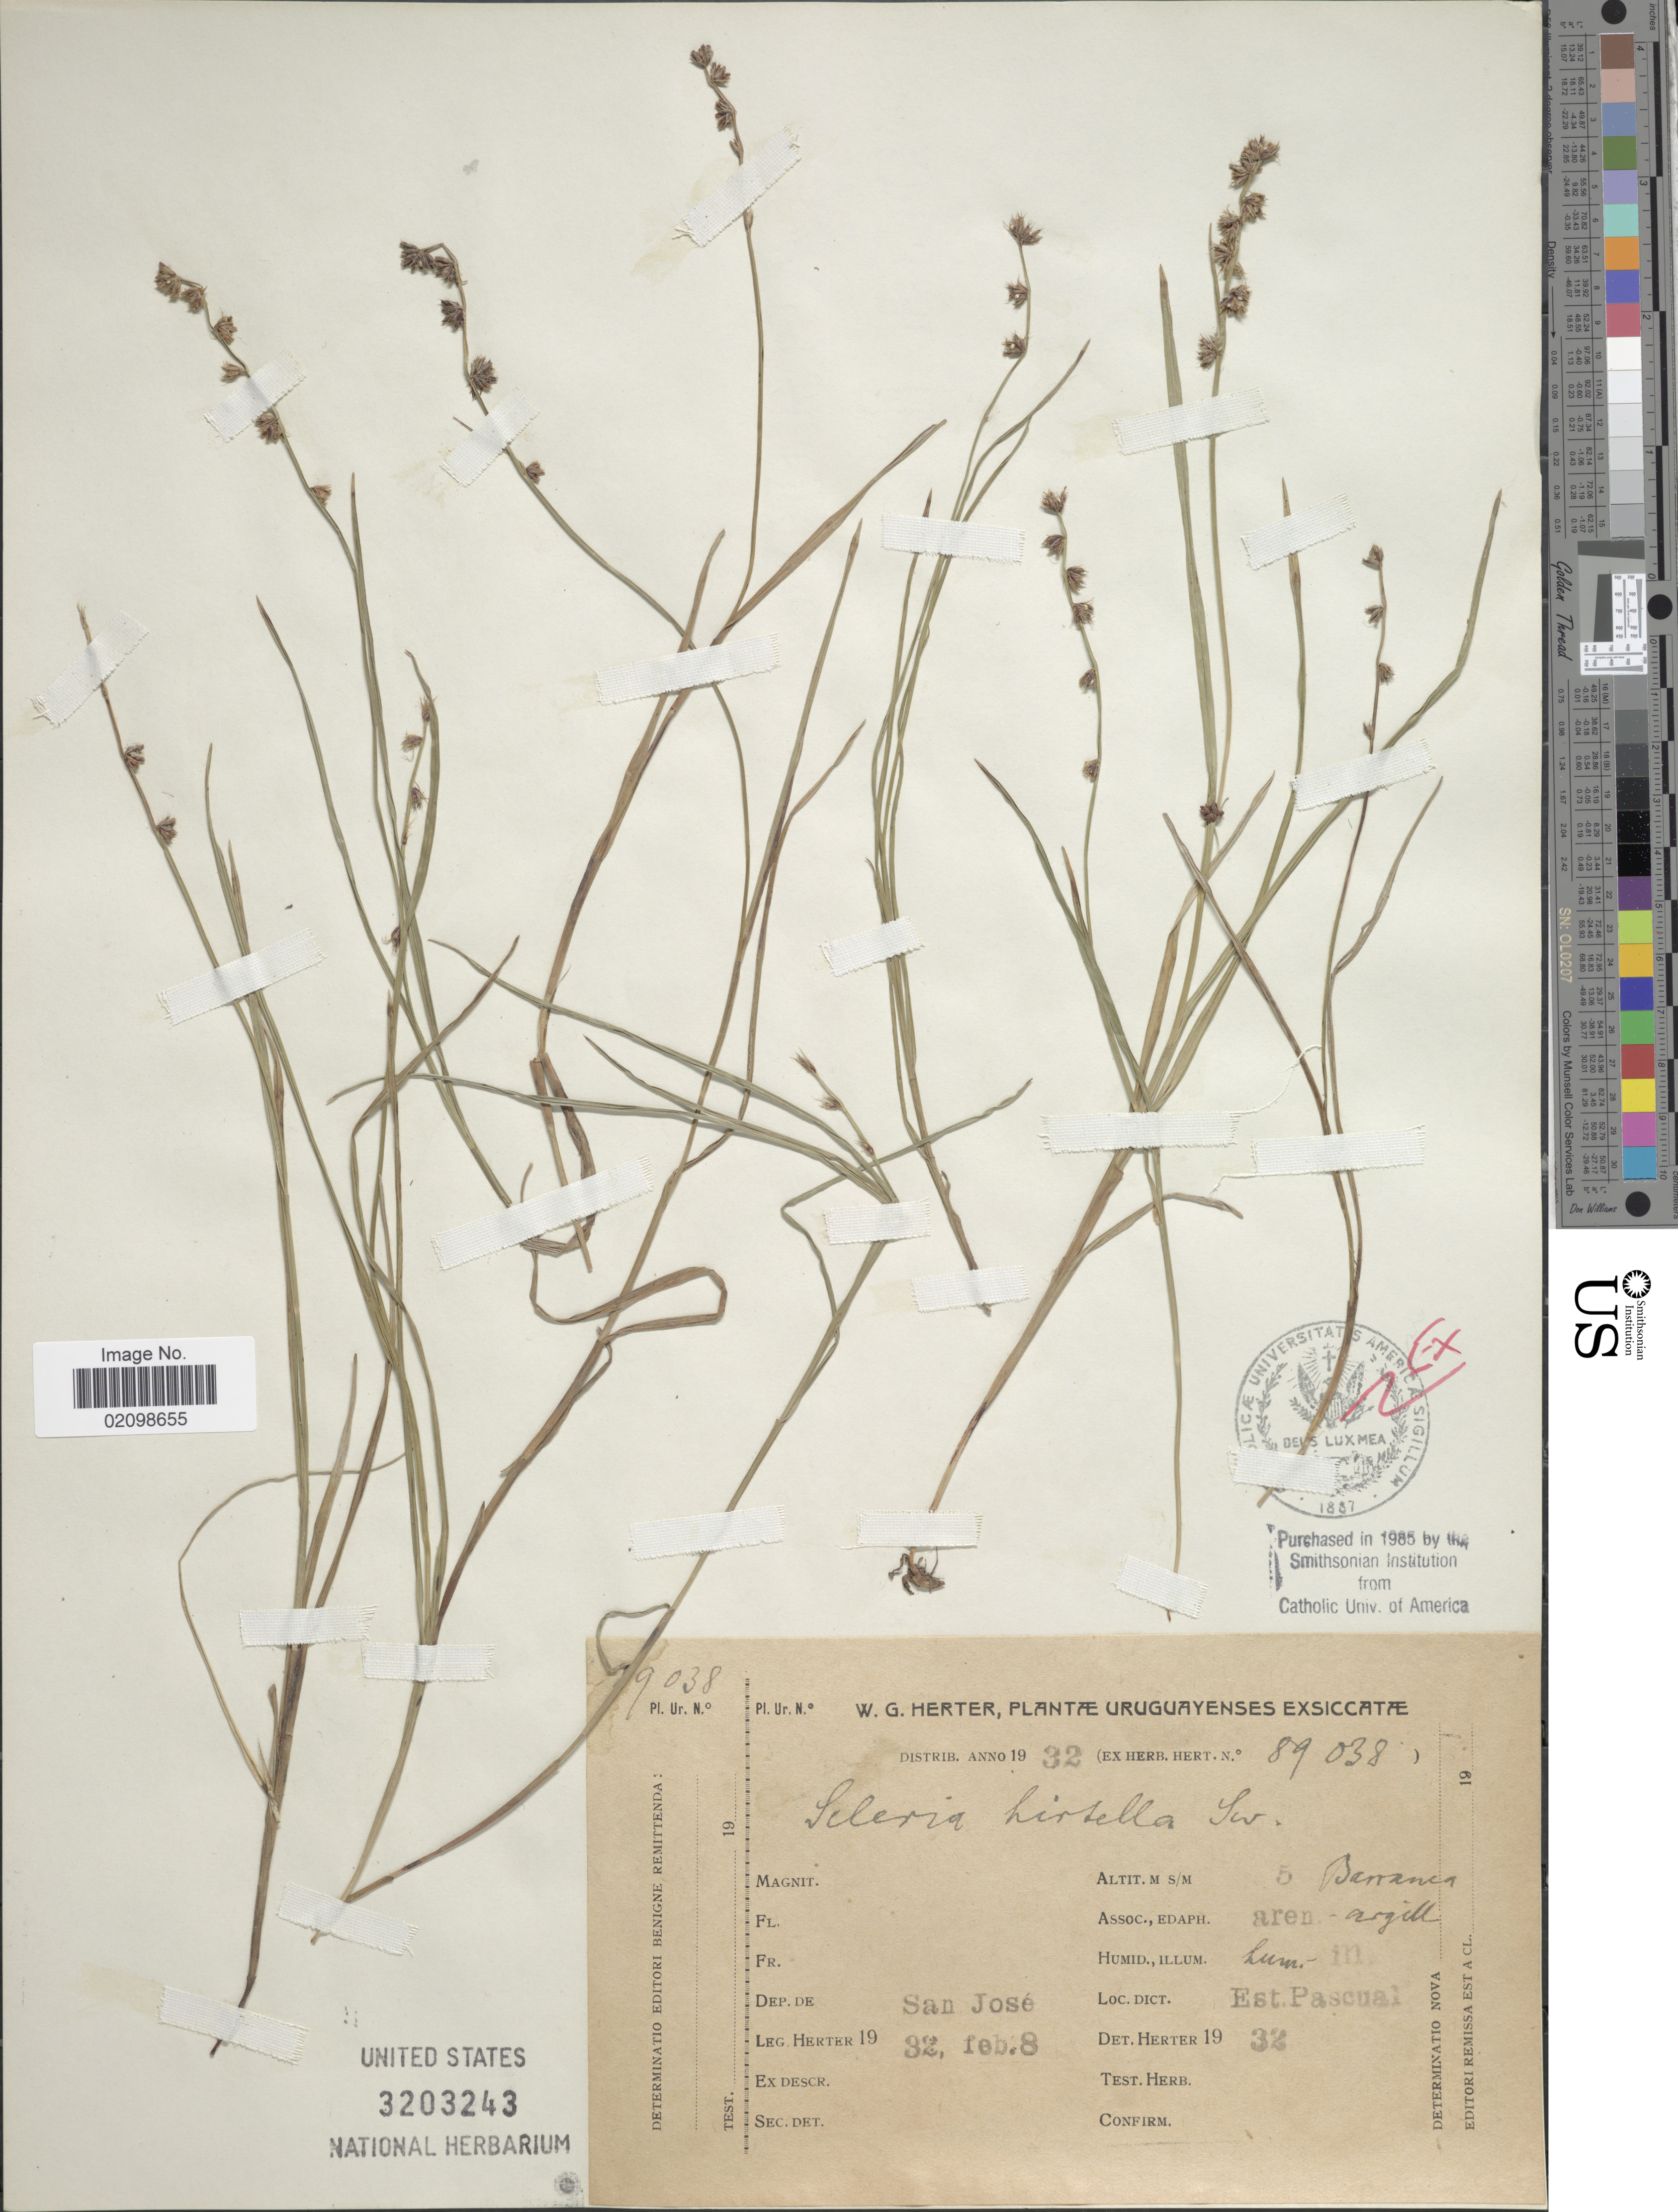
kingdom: Plantae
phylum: Tracheophyta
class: Liliopsida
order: Poales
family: Cyperaceae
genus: Scleria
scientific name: Scleria distans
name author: Poir.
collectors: W. G. Herter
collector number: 89038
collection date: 1932-02-08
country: Uruguay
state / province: San Jose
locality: Dep. de San Jose. Est. Pascual.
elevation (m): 5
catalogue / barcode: US 3203243